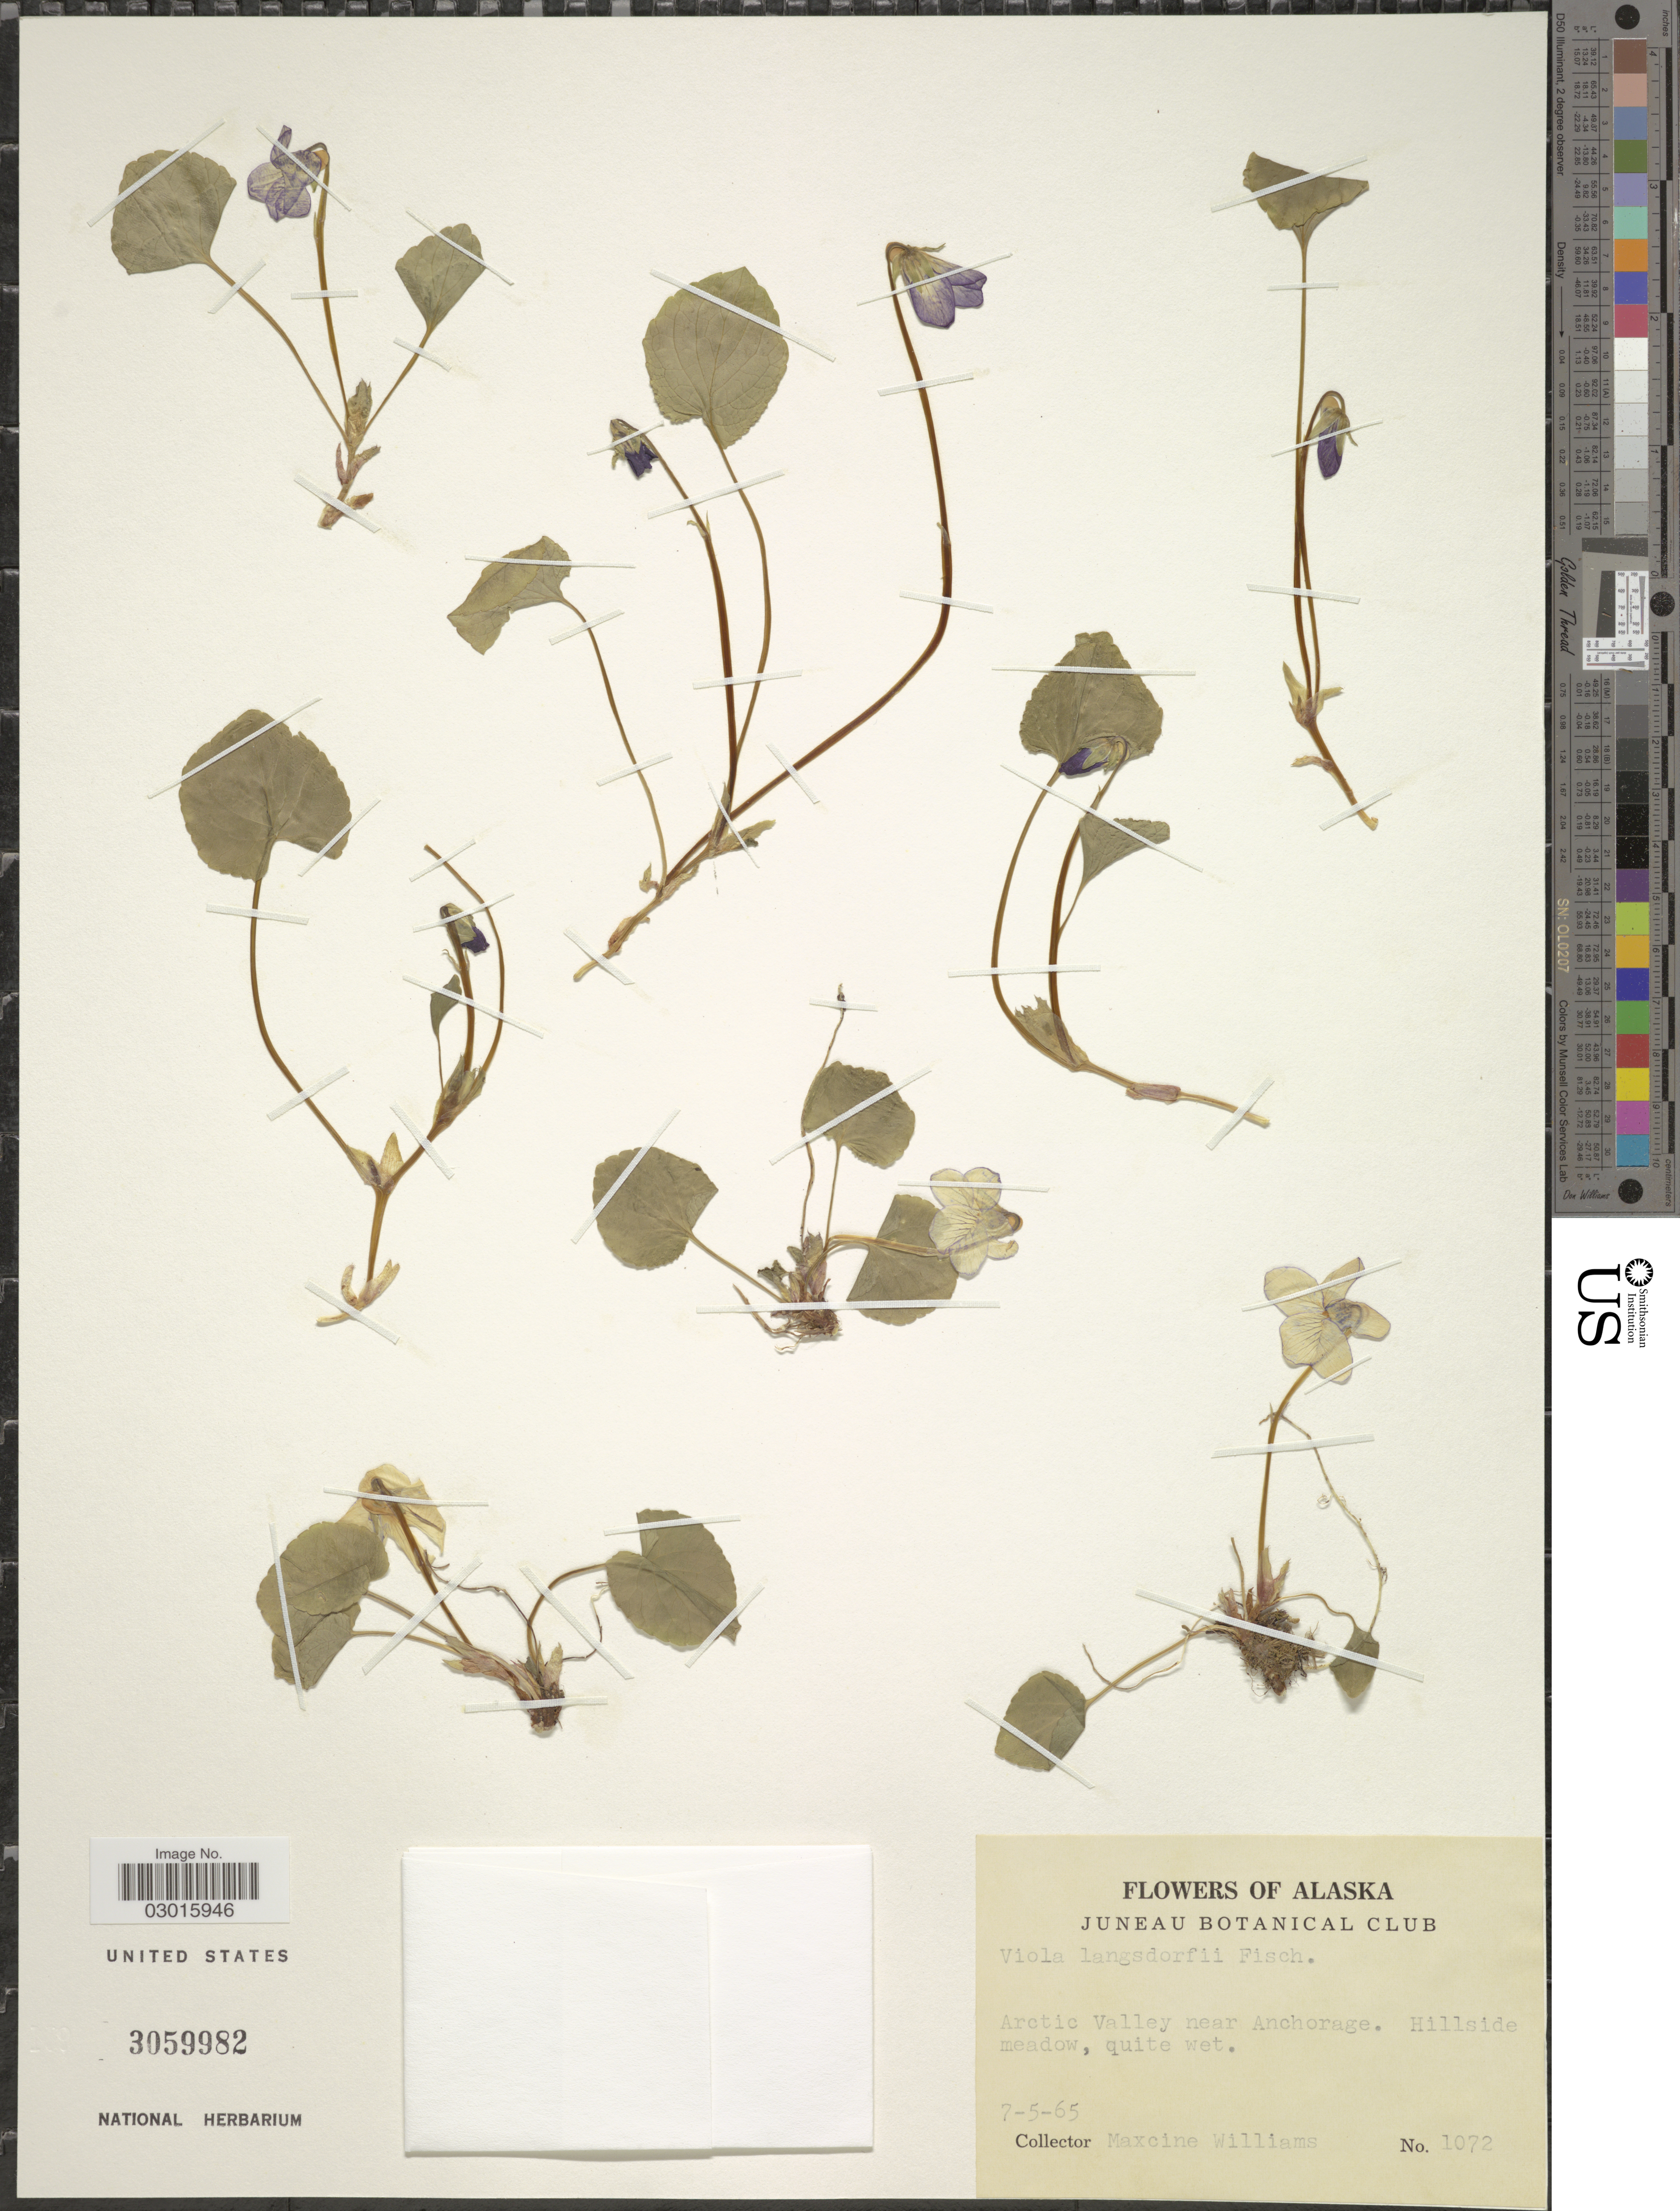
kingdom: Plantae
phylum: Tracheophyta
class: Magnoliopsida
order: Malpighiales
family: Violaceae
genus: Viola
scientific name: Viola langsdorffii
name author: Fisch. ex Ging.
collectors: M. Williams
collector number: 1072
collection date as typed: Transcribed d/m/y: 5/7/65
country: United States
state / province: Alaska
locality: Arctic Valley near Anchorage.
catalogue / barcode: US 3059982